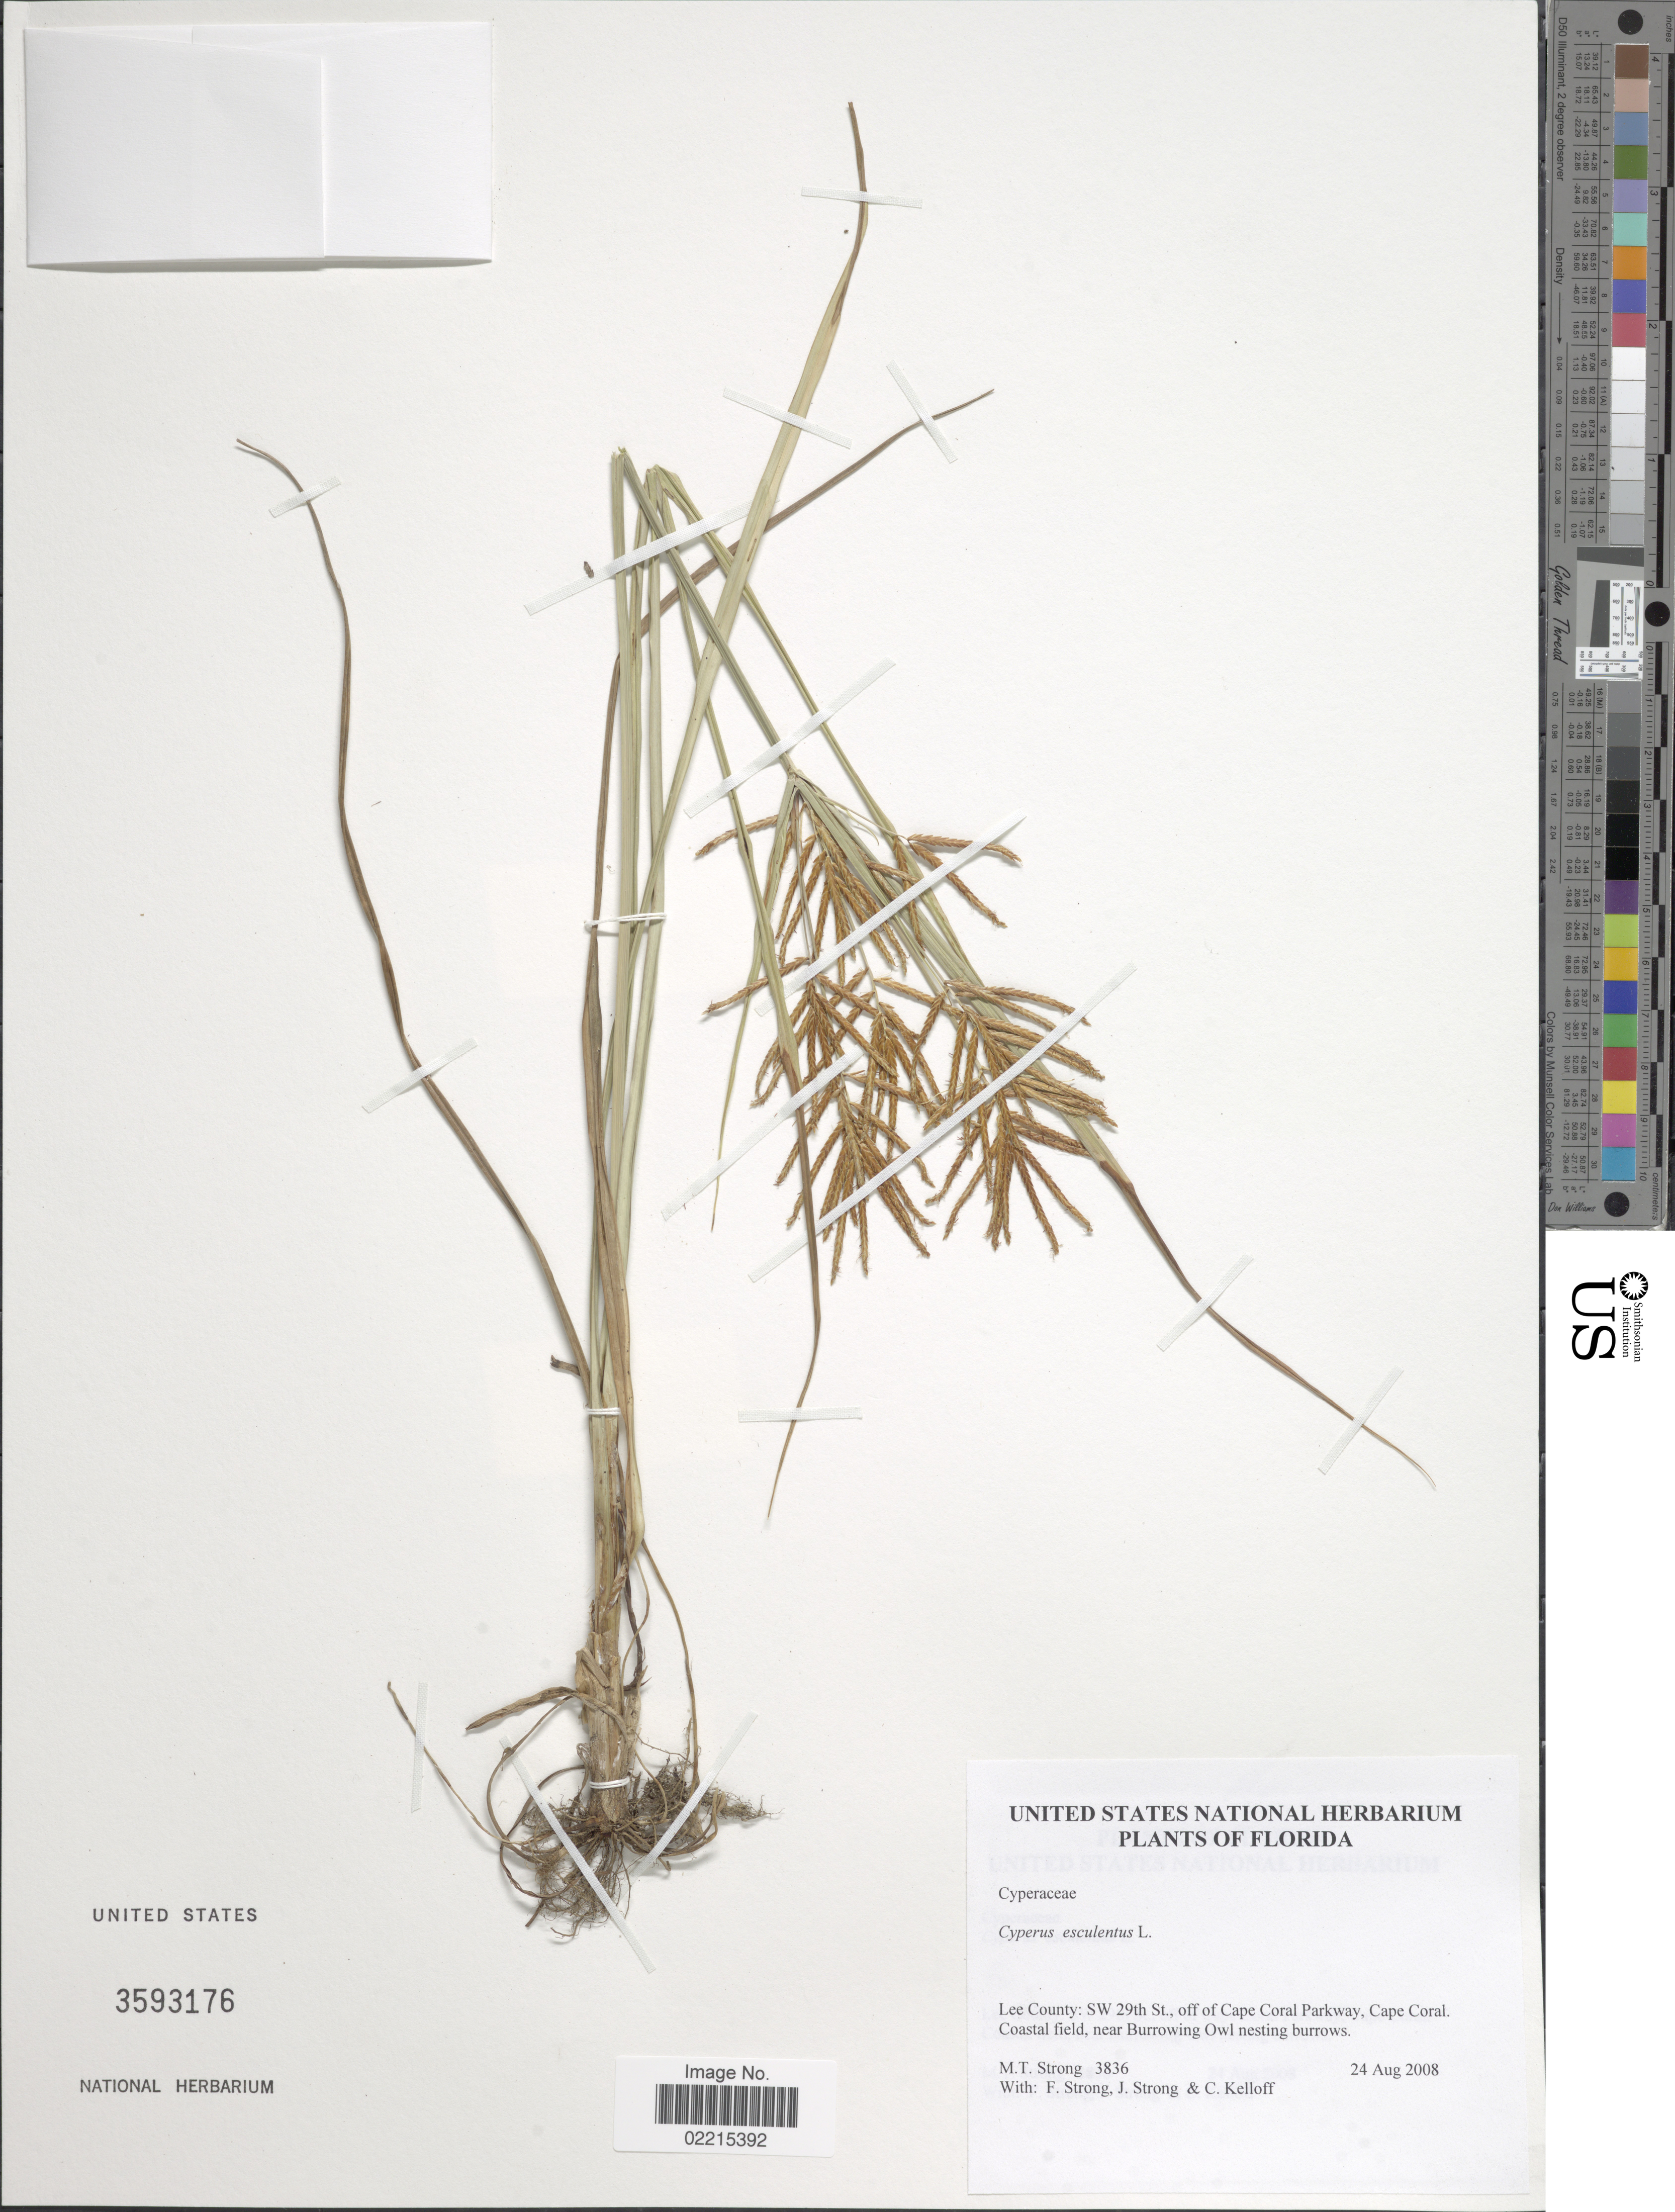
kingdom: Plantae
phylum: Tracheophyta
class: Liliopsida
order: Poales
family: Cyperaceae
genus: Cyperus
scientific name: Cyperus esculentus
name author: L.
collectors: M. T. Strong, F. Strong, J. Strong & C. L. Kelloff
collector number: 3836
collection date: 2008-08-24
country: United States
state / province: Florida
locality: Lee County: SW 29th St., off of Cape Coral Parkway, Cape Coral. Coastal field, near Burrowing Owl nesting burrows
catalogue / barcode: US 3593176